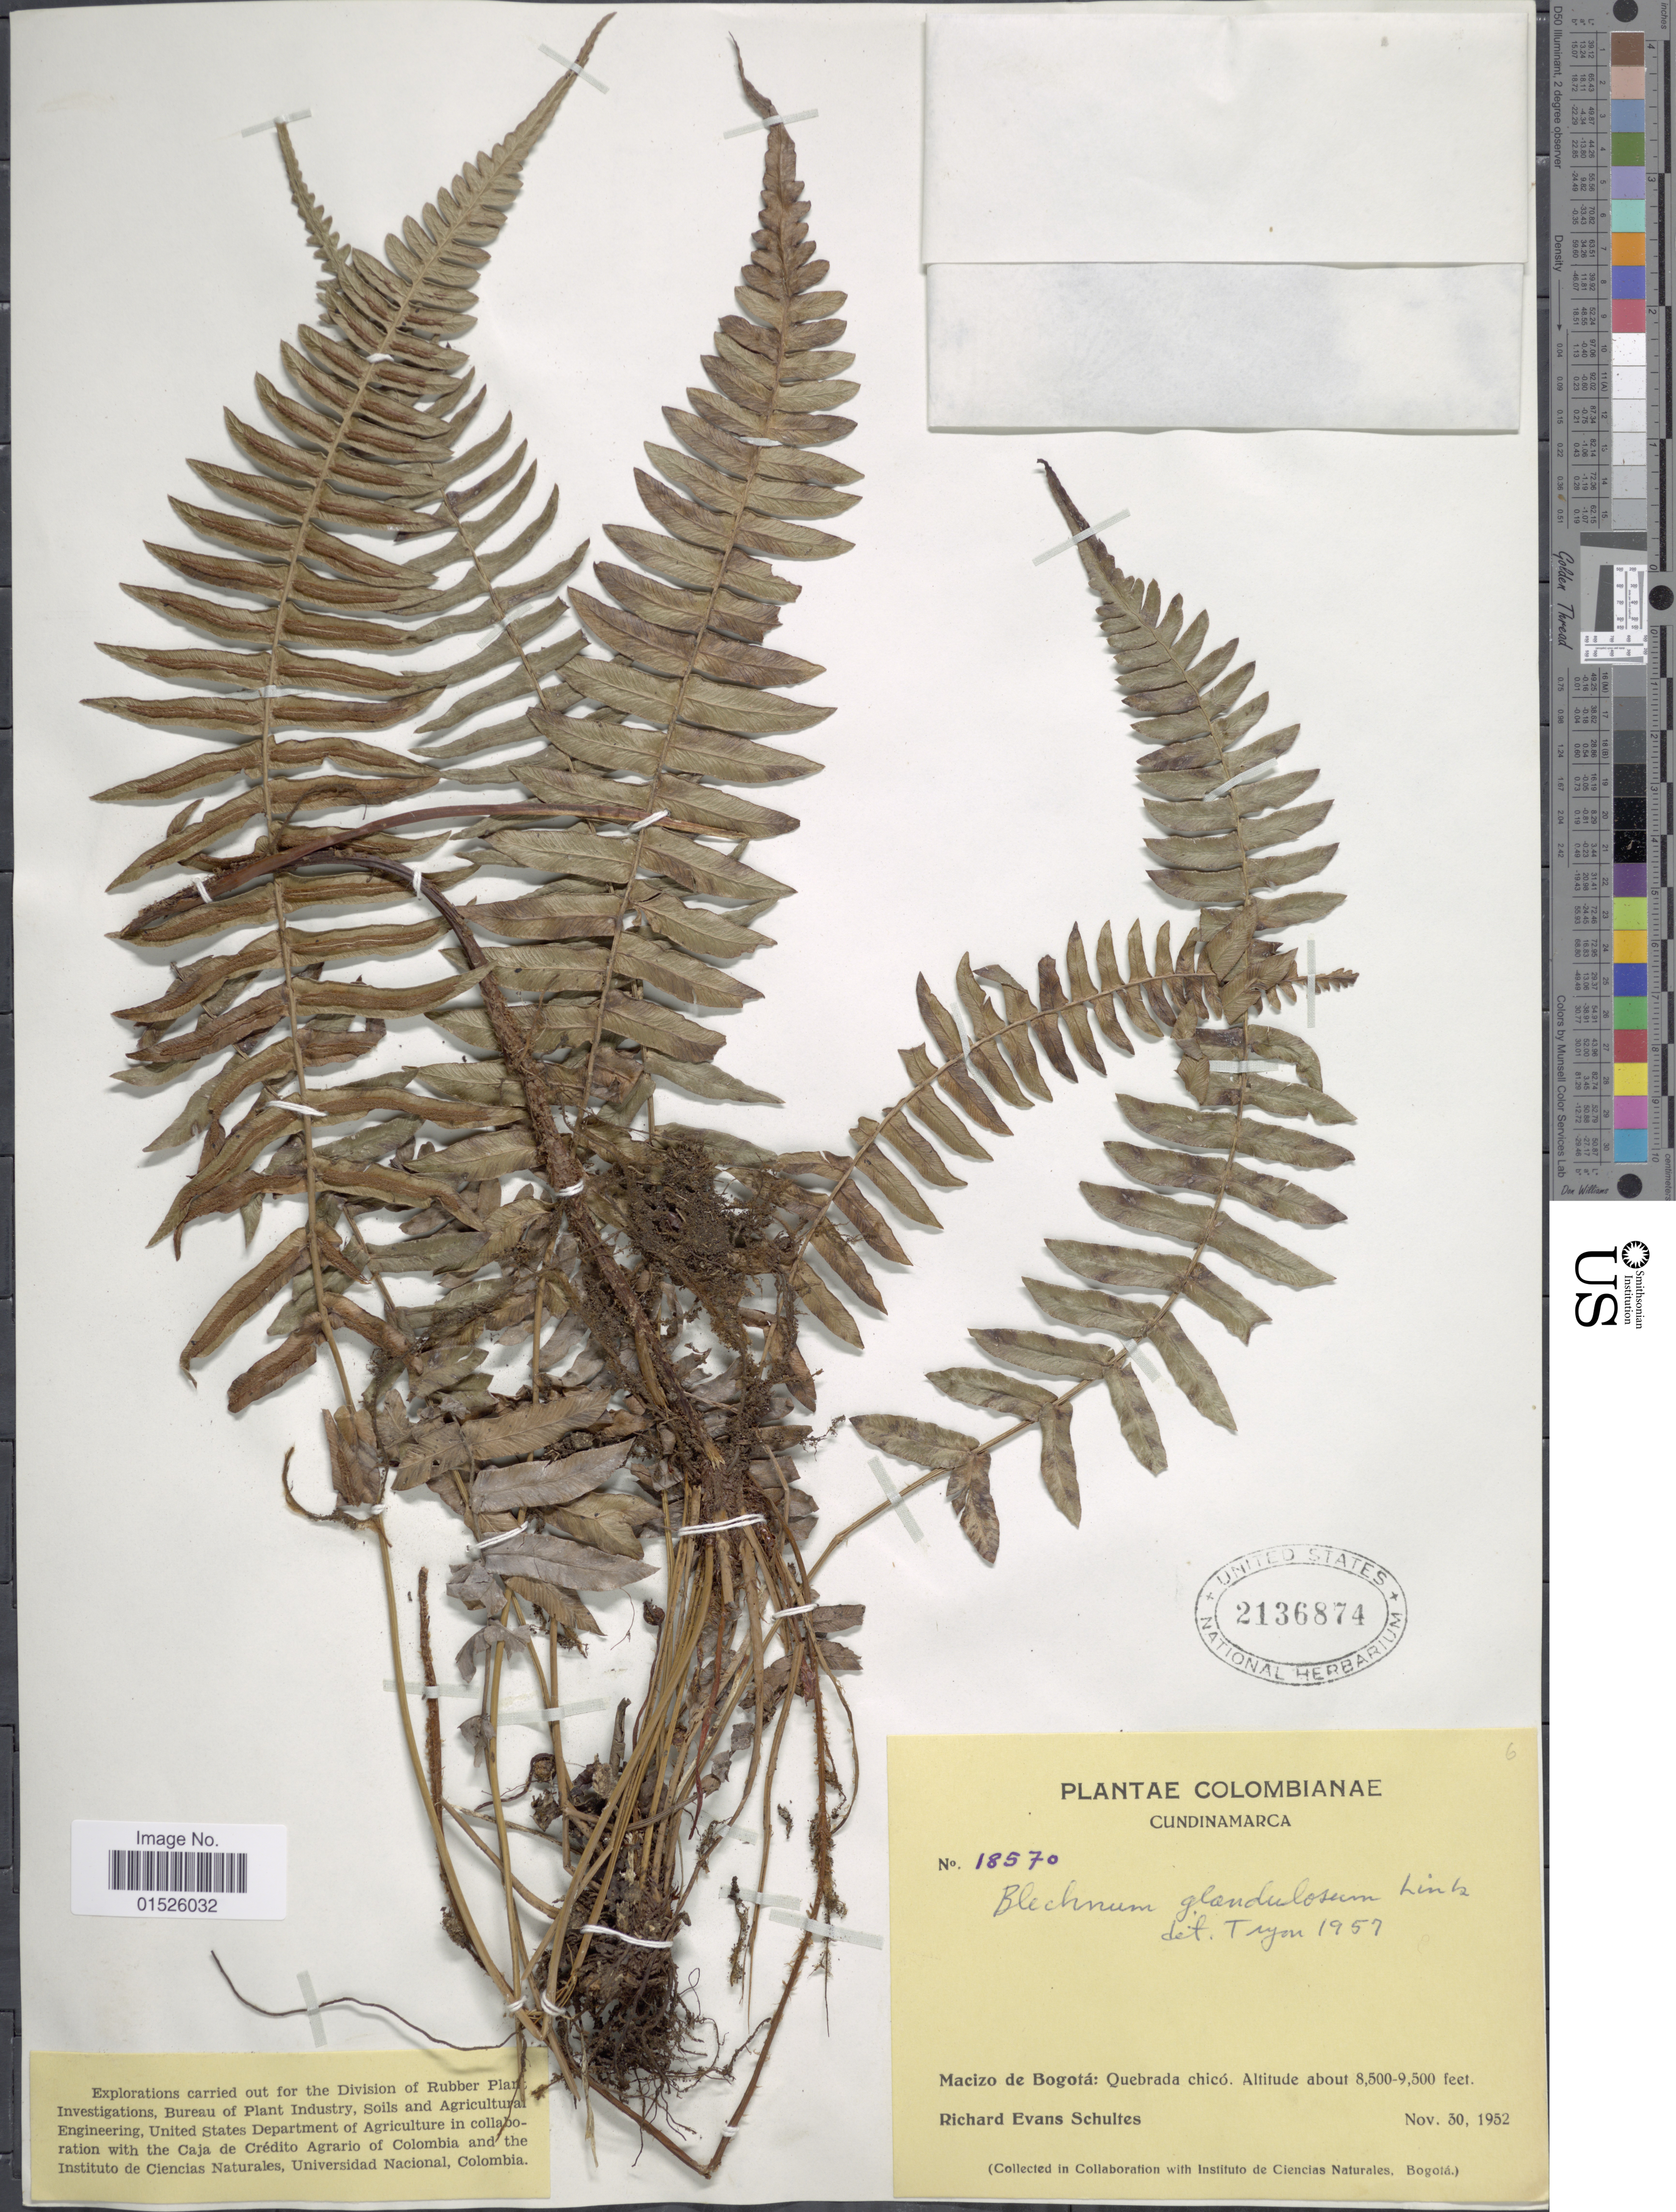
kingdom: Plantae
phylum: Tracheophyta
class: Polypodiopsida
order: Polypodiales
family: Blechnaceae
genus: Blechnum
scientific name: Blechnum glandulosum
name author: Link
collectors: R. E. Schultes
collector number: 18570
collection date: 1952-11-30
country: Colombia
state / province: Cundinamarca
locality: Colombianae, Cundinamarca, Macizo de Bogota: Quebrado Chico.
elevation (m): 2591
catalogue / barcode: US 2136874